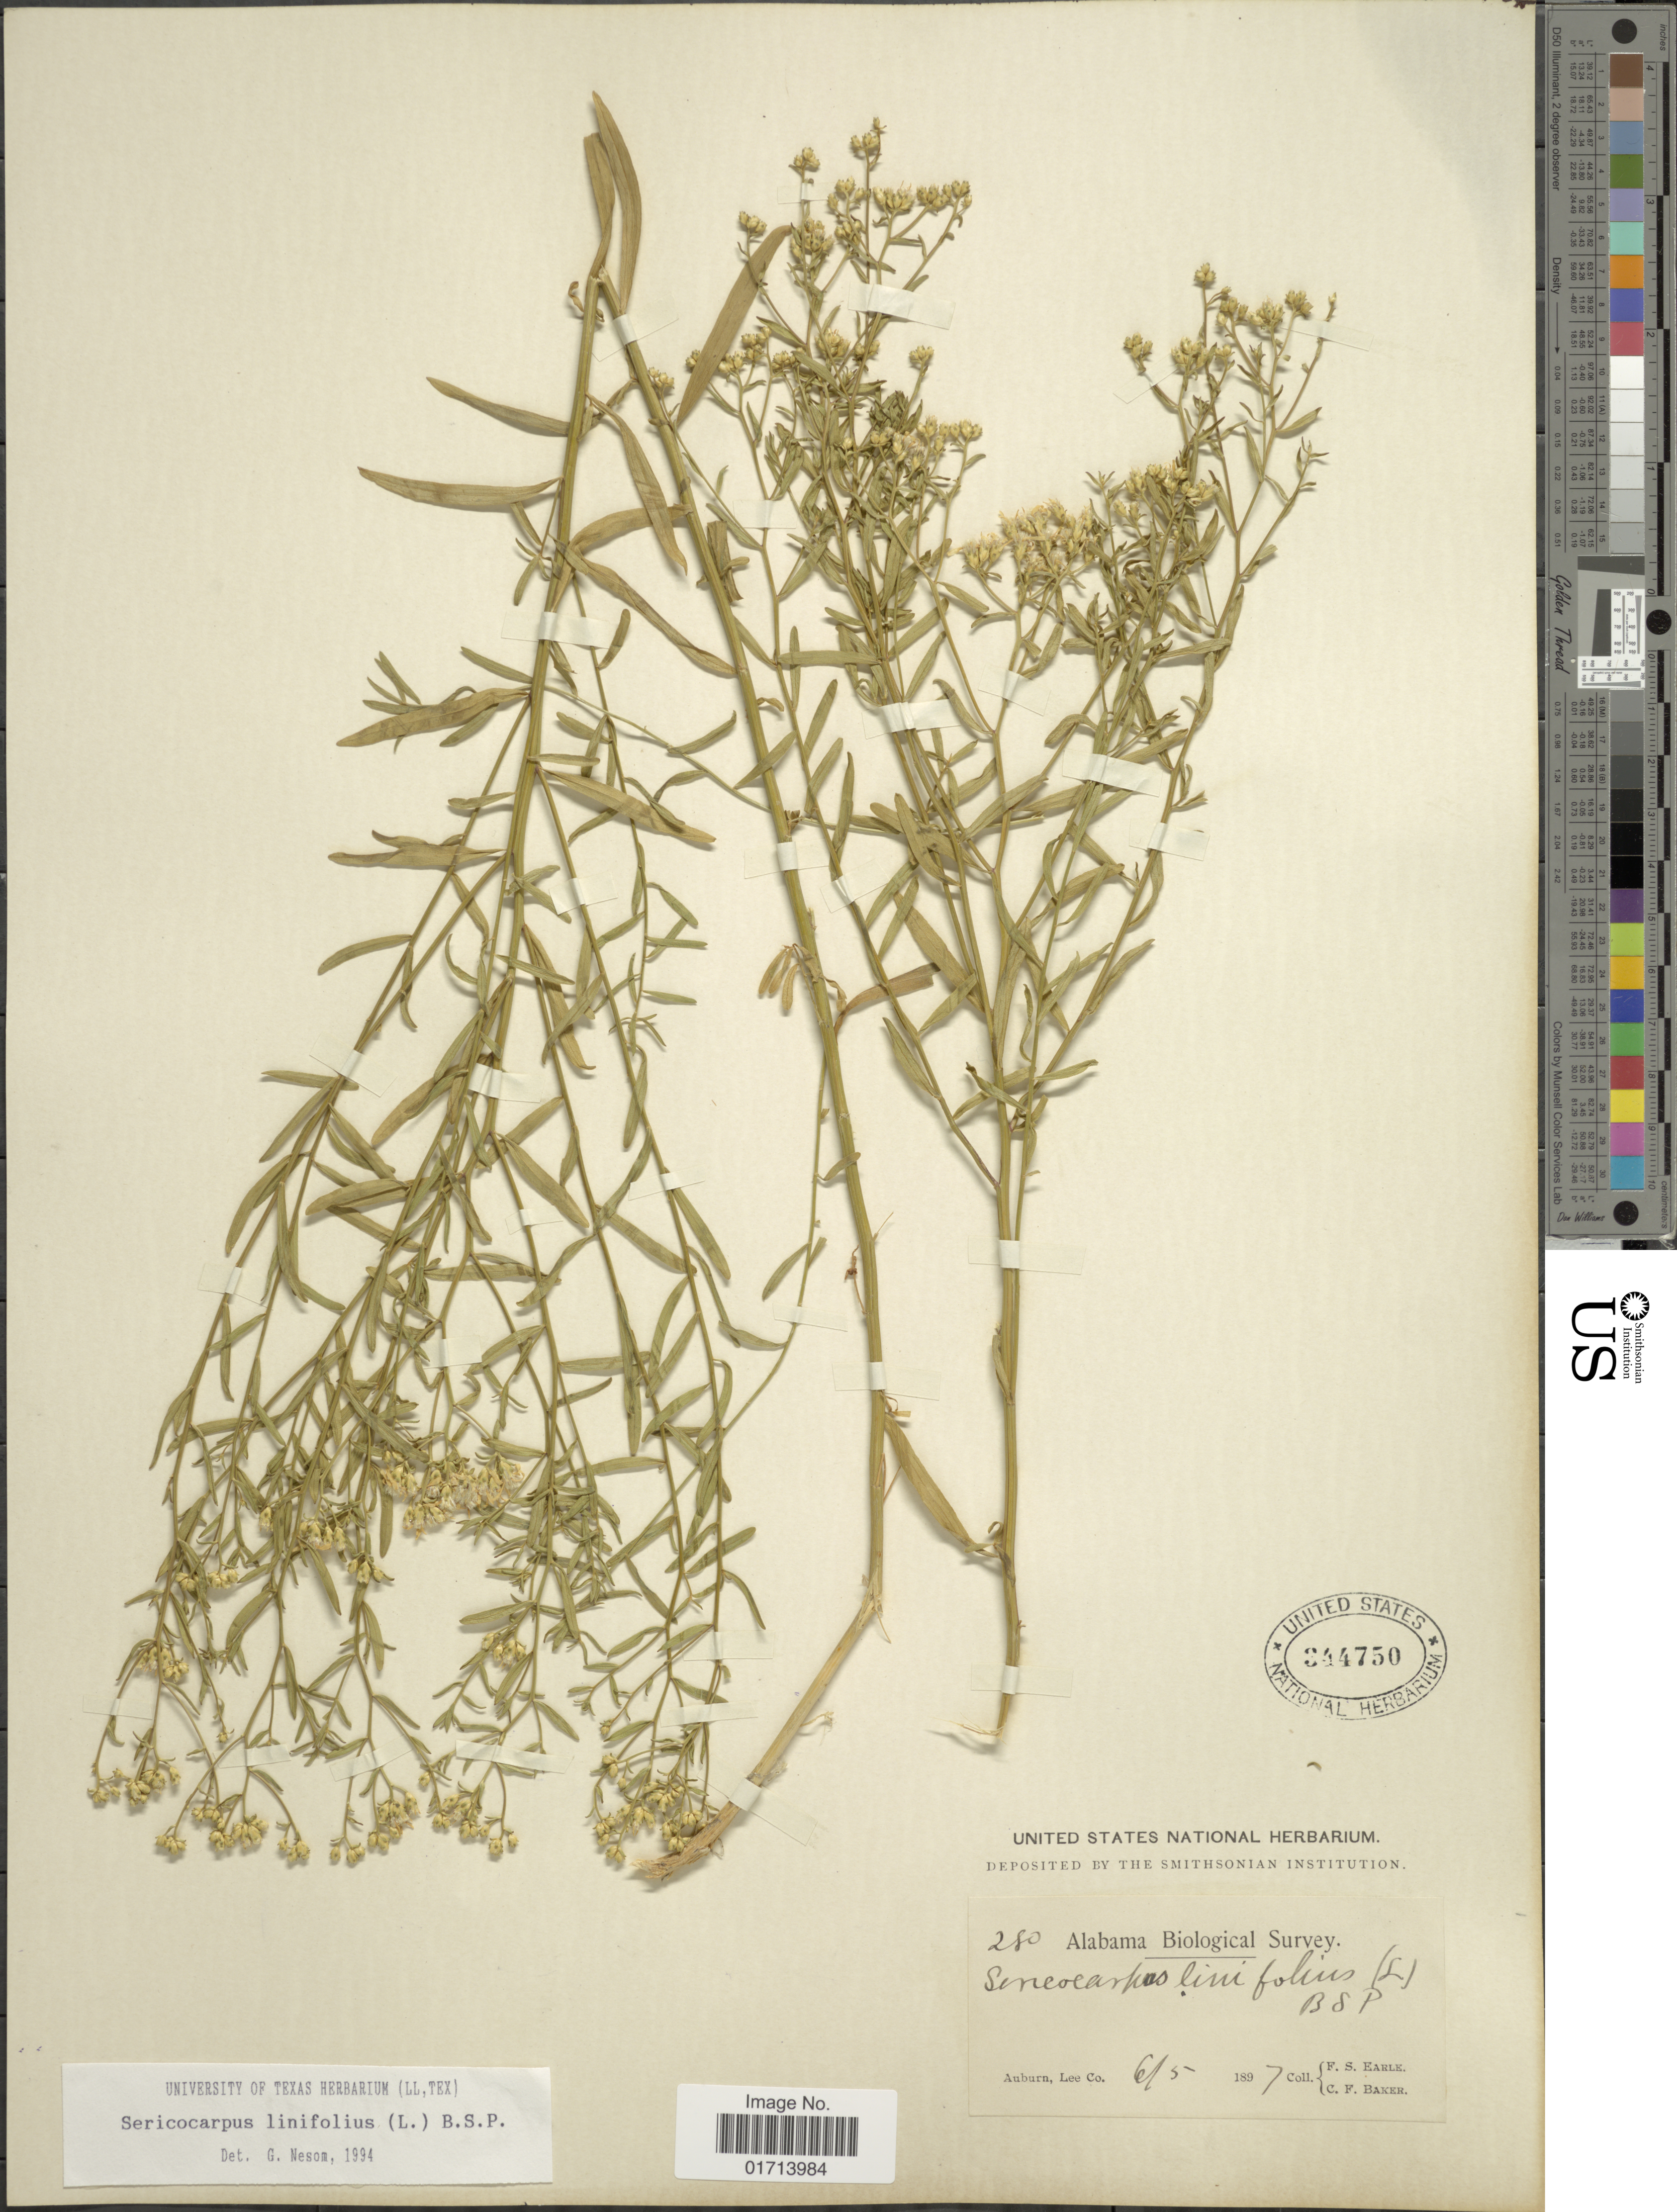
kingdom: Plantae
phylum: Tracheophyta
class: Magnoliopsida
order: Asterales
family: Asteraceae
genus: Sericocarpus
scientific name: Sericocarpus linifolius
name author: (L.) Britton, Stearns & Poggenb.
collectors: F. S. Earle & C. F. Baker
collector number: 280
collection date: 1897-06-05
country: United States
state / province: Alabama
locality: Aburn, Lee Co.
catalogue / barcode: US 344750